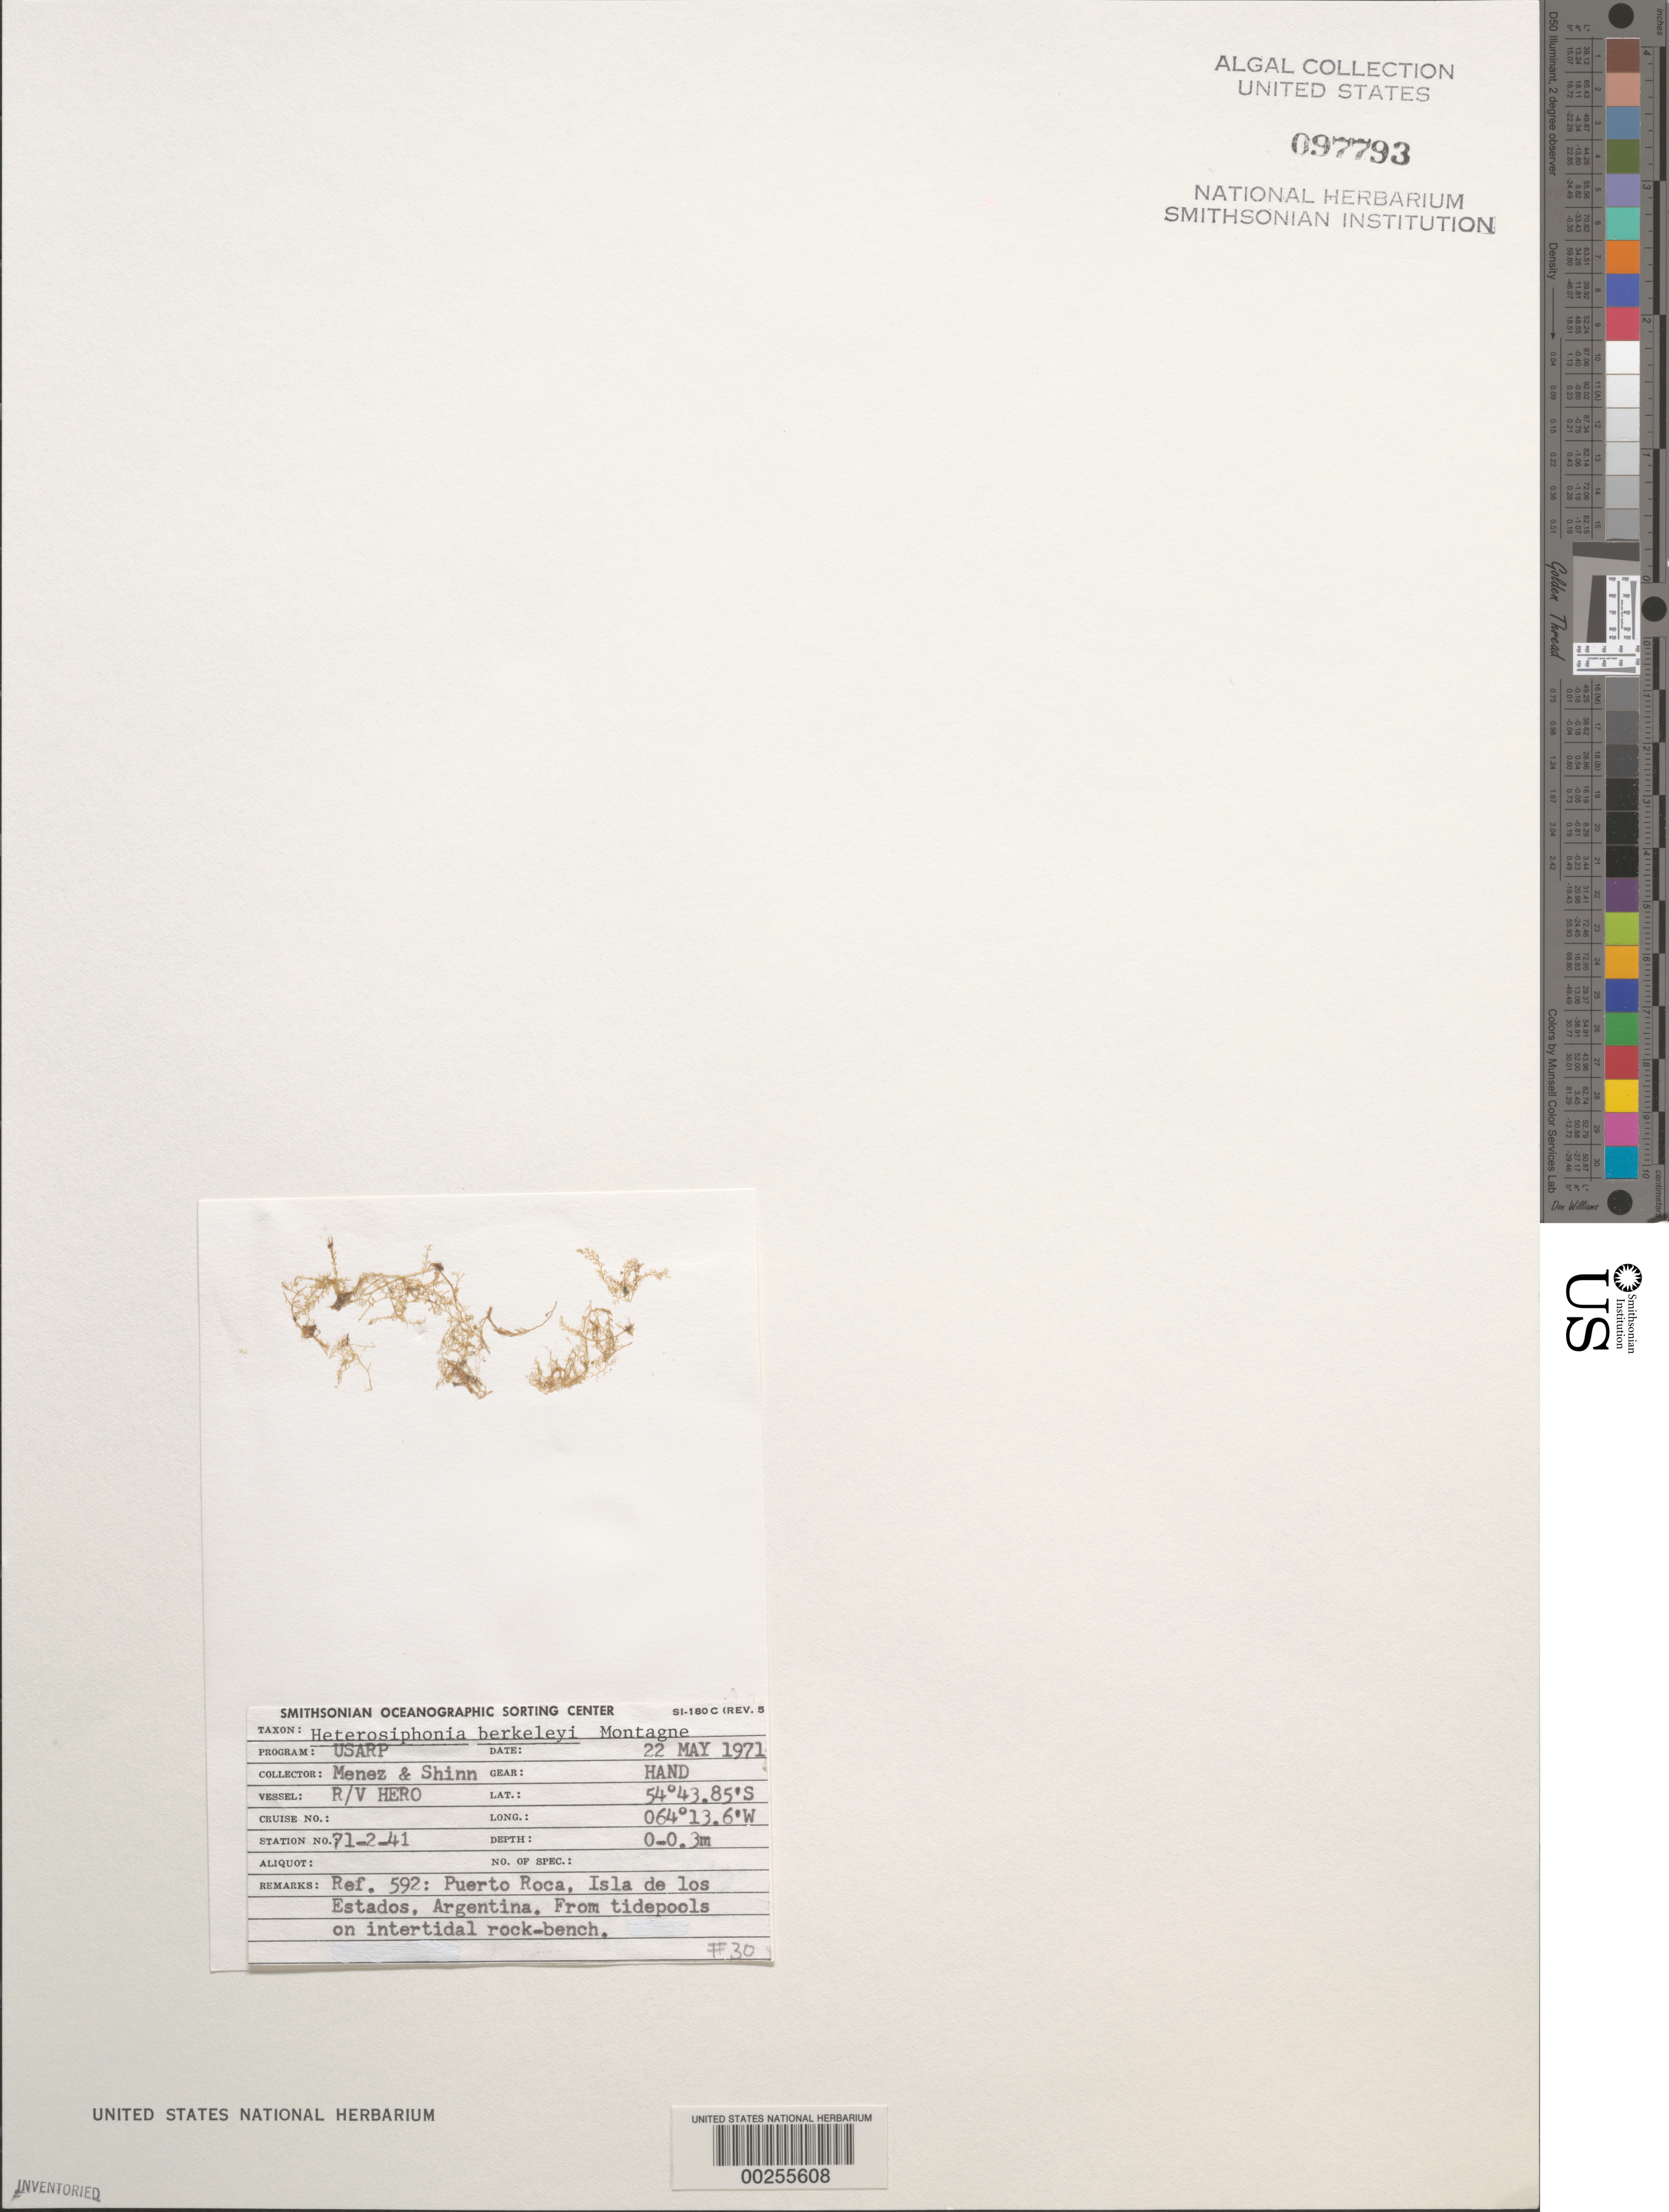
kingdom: Plantae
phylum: Rhodophyta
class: Florideophyceae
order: Ceramiales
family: Dasyaceae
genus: Heterosiphonia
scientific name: Heterosiphonia berkeleyi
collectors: Meñez & -. Shinn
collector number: Station 71-2-41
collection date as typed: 22 May 1971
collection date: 1971-05-22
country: Argentina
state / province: Tierra del Fuego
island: Isla de los Estados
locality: Puerto Roco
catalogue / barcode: US 97793